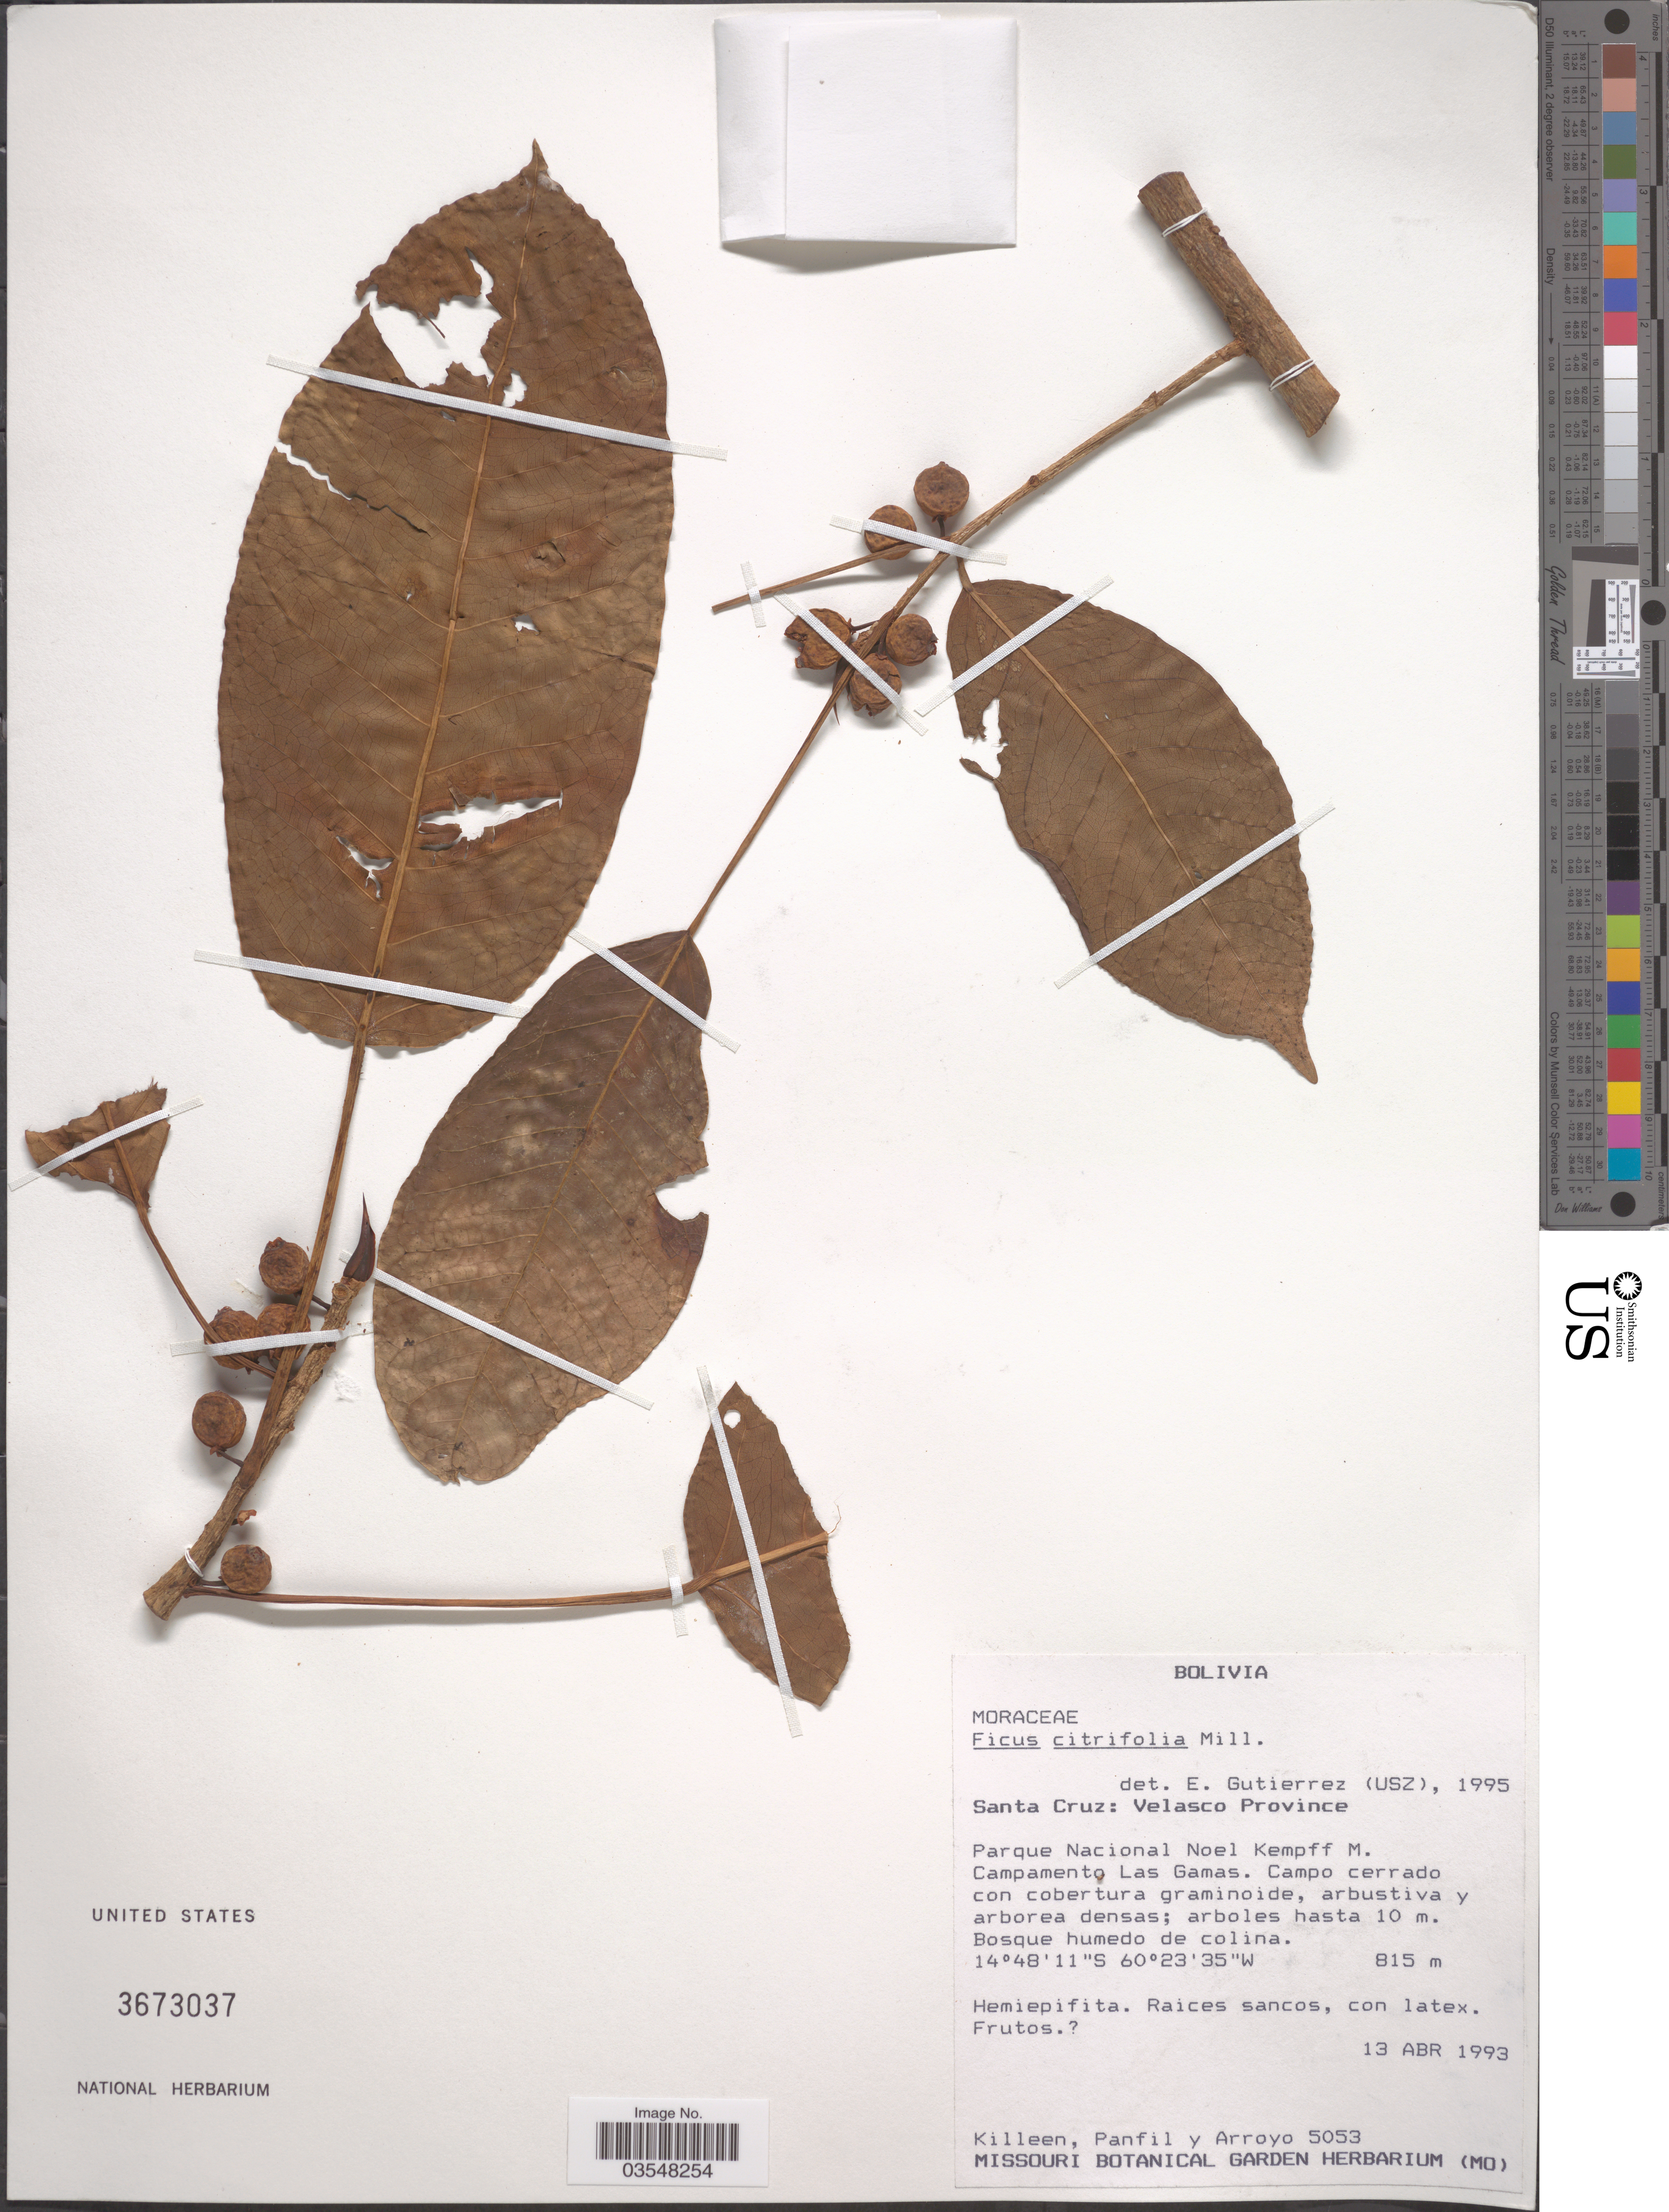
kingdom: Plantae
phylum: Tracheophyta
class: Magnoliopsida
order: Rosales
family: Moraceae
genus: Ficus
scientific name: Ficus citrifolia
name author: Mill.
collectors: Killeen, --, -- Panfil & Arroyo, --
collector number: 5053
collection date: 1993-04-13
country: Bolivia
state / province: Santa Cruz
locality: Velasco Province. Parque Nacional Noel Kempff M. Campamento Las Gamas.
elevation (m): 815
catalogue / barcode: US 3673037